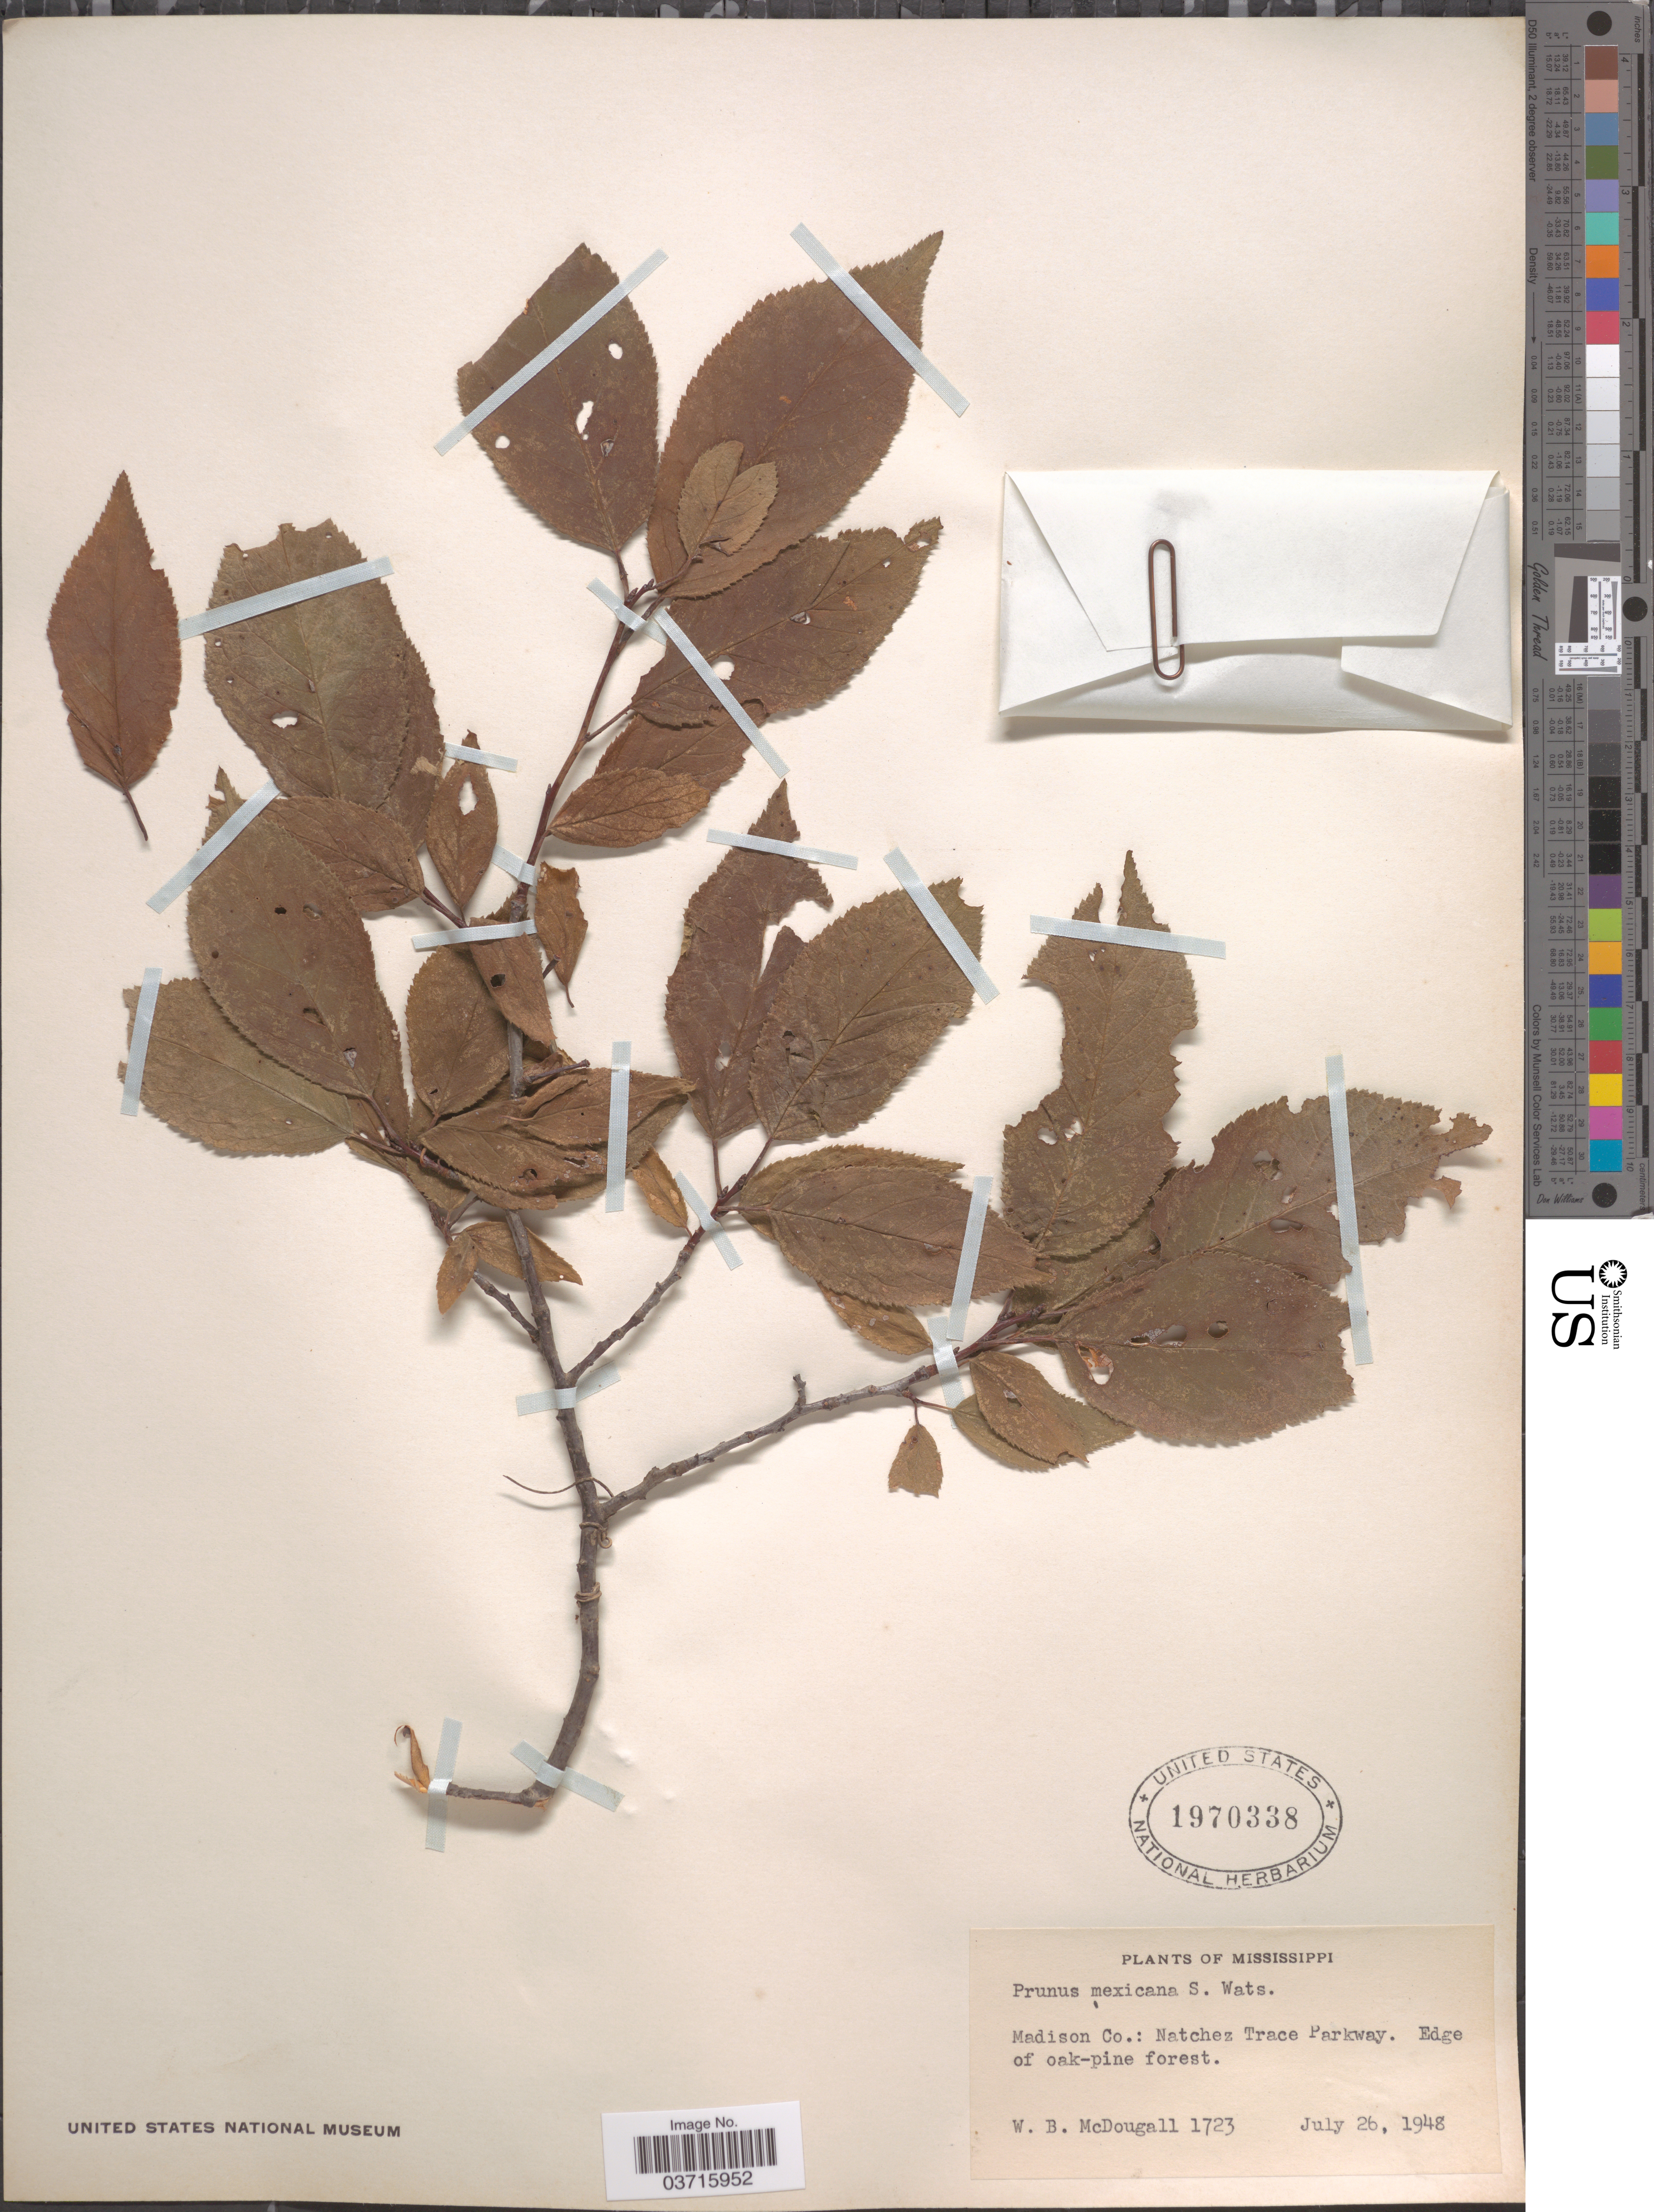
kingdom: Plantae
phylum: Tracheophyta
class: Magnoliopsida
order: Rosales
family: Rosaceae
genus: Prunus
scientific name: Prunus mexicana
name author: S. Watson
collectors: W. B. McDougall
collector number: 1723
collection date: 1948-07-26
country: United States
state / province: Mississippi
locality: Madison Co.: Natchez Trace Parkway.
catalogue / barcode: US 1970338